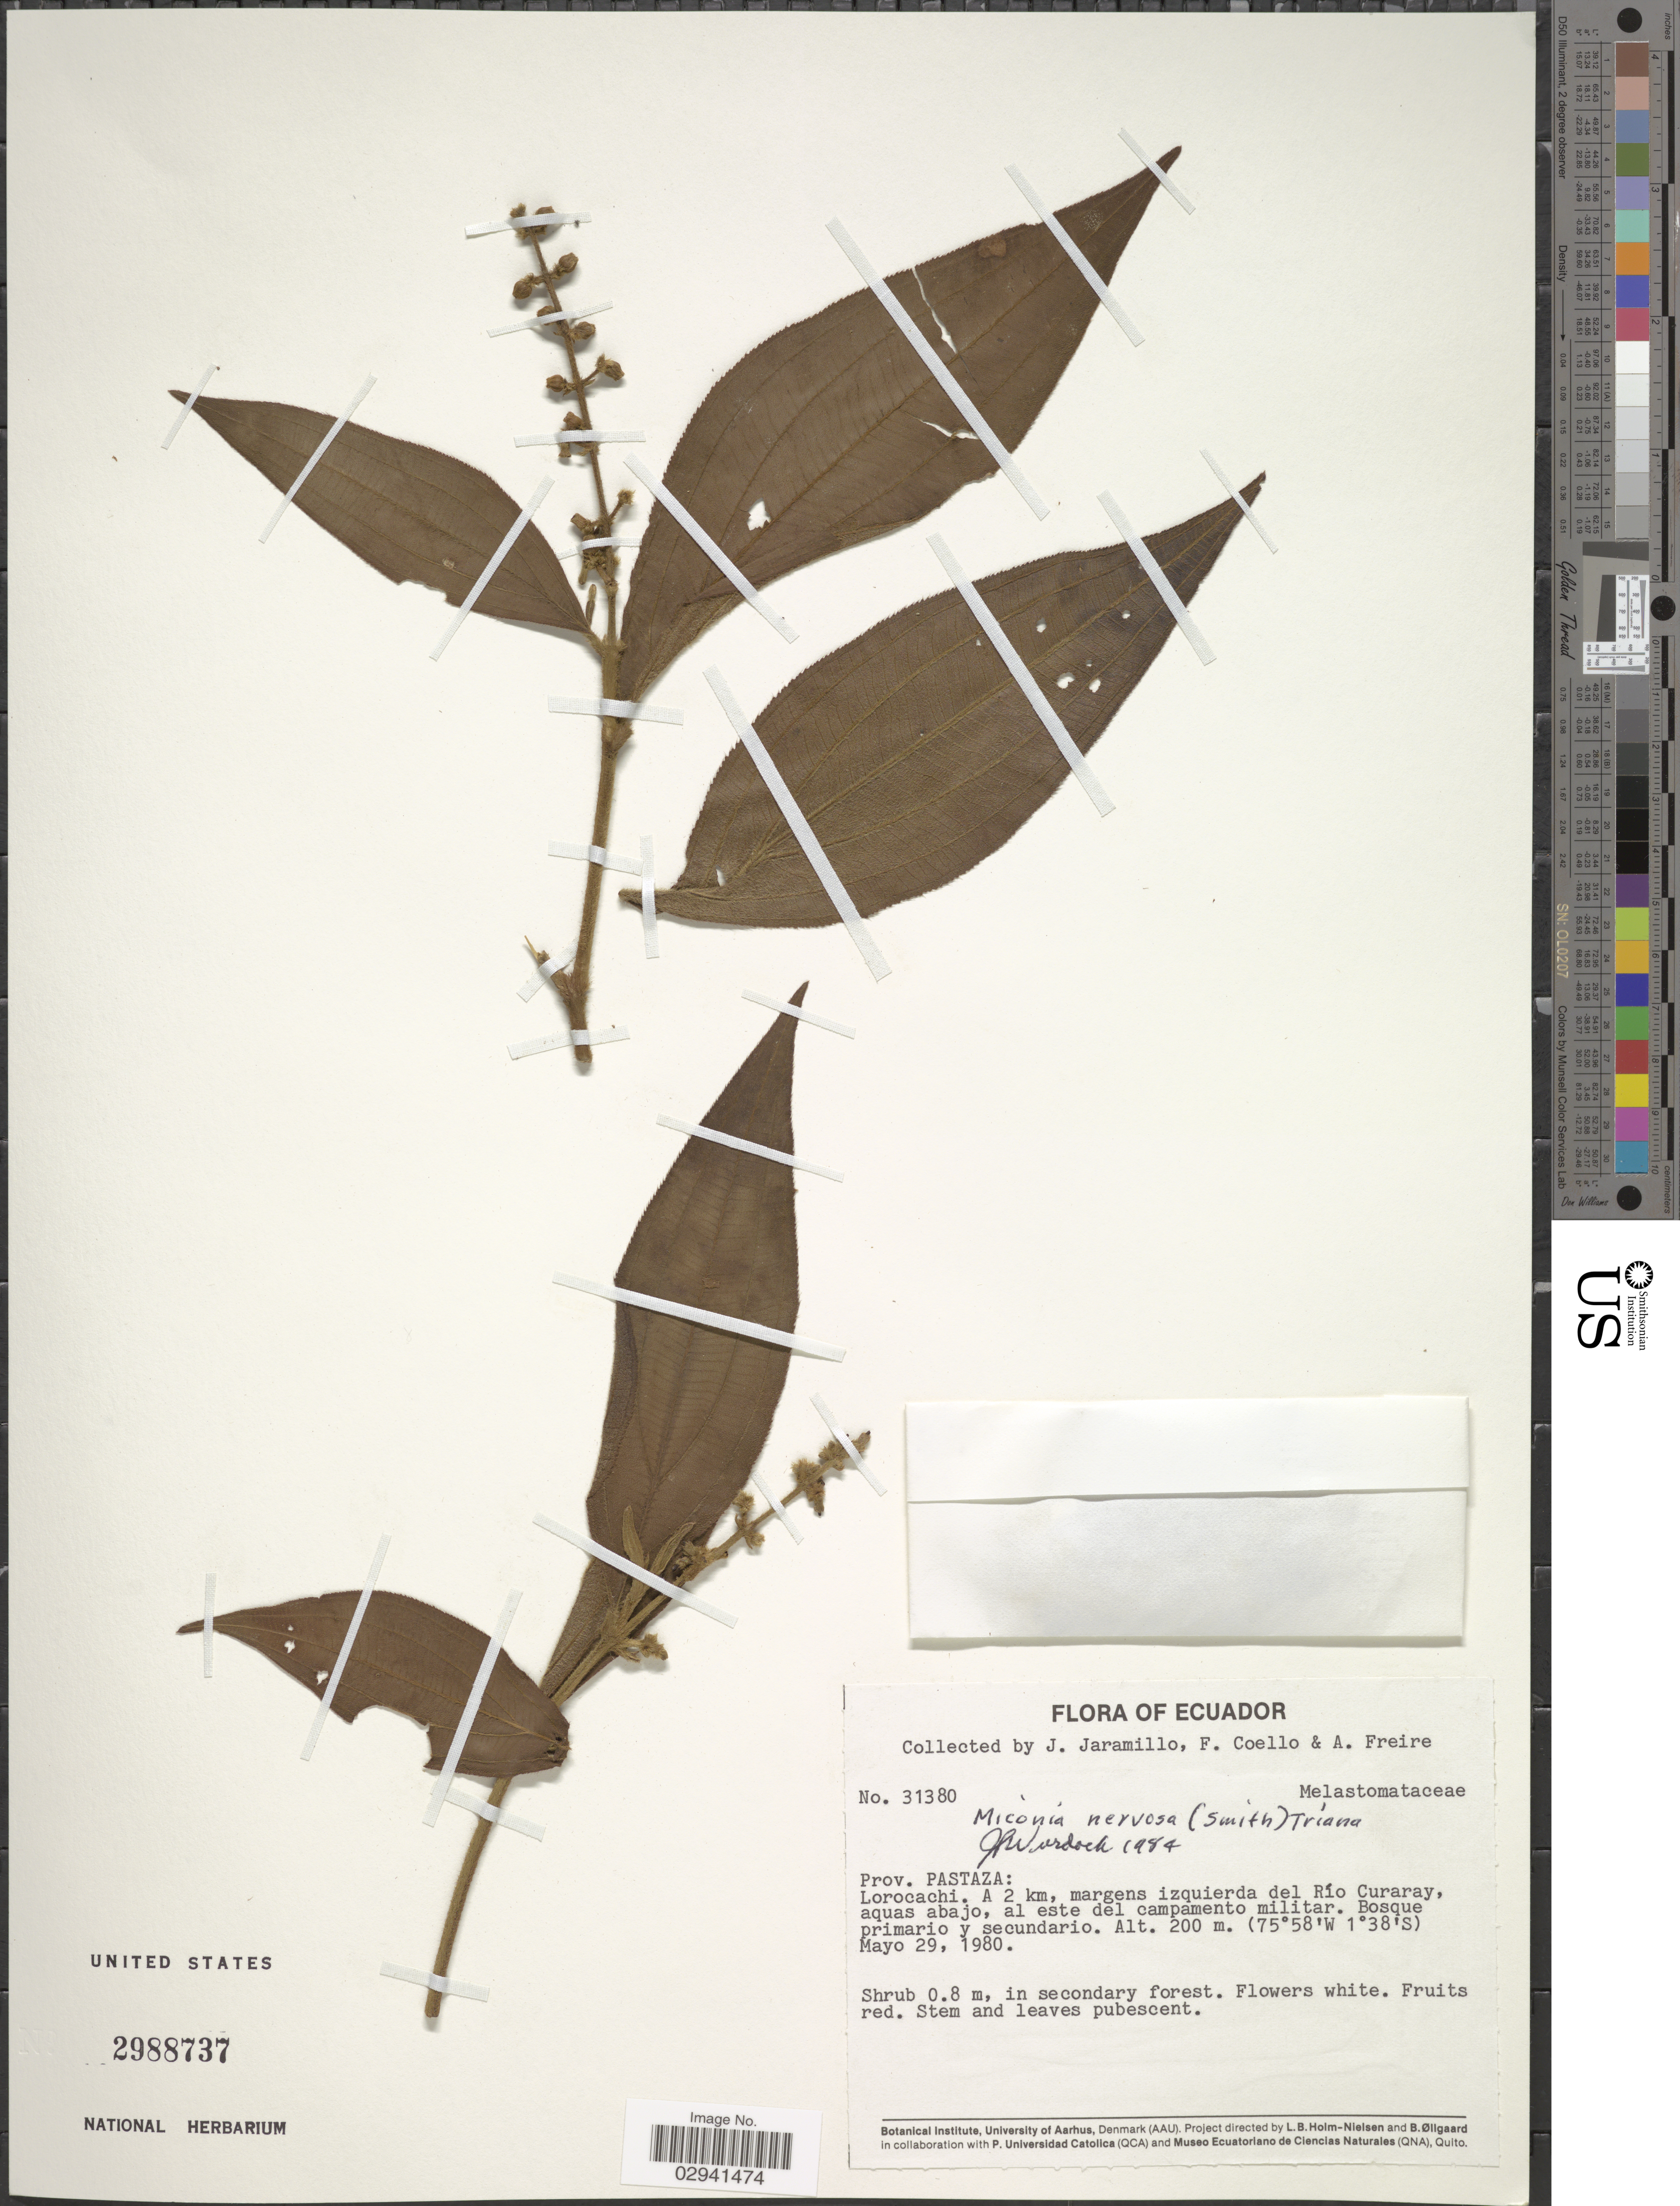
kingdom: Plantae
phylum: Tracheophyta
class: Magnoliopsida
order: Myrtales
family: Melastomataceae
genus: Miconia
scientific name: Miconia nervosa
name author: (Sm.) Triana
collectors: J. Jaramillo, F. Coello & A. Freire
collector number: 31380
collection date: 1980-05-29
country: Ecuador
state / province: Pastaza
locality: Lorocachi, A 2 km, margens izquierda del Río Curaray, aquas abajo, al este del campamento militar.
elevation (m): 200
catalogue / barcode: US 2988737